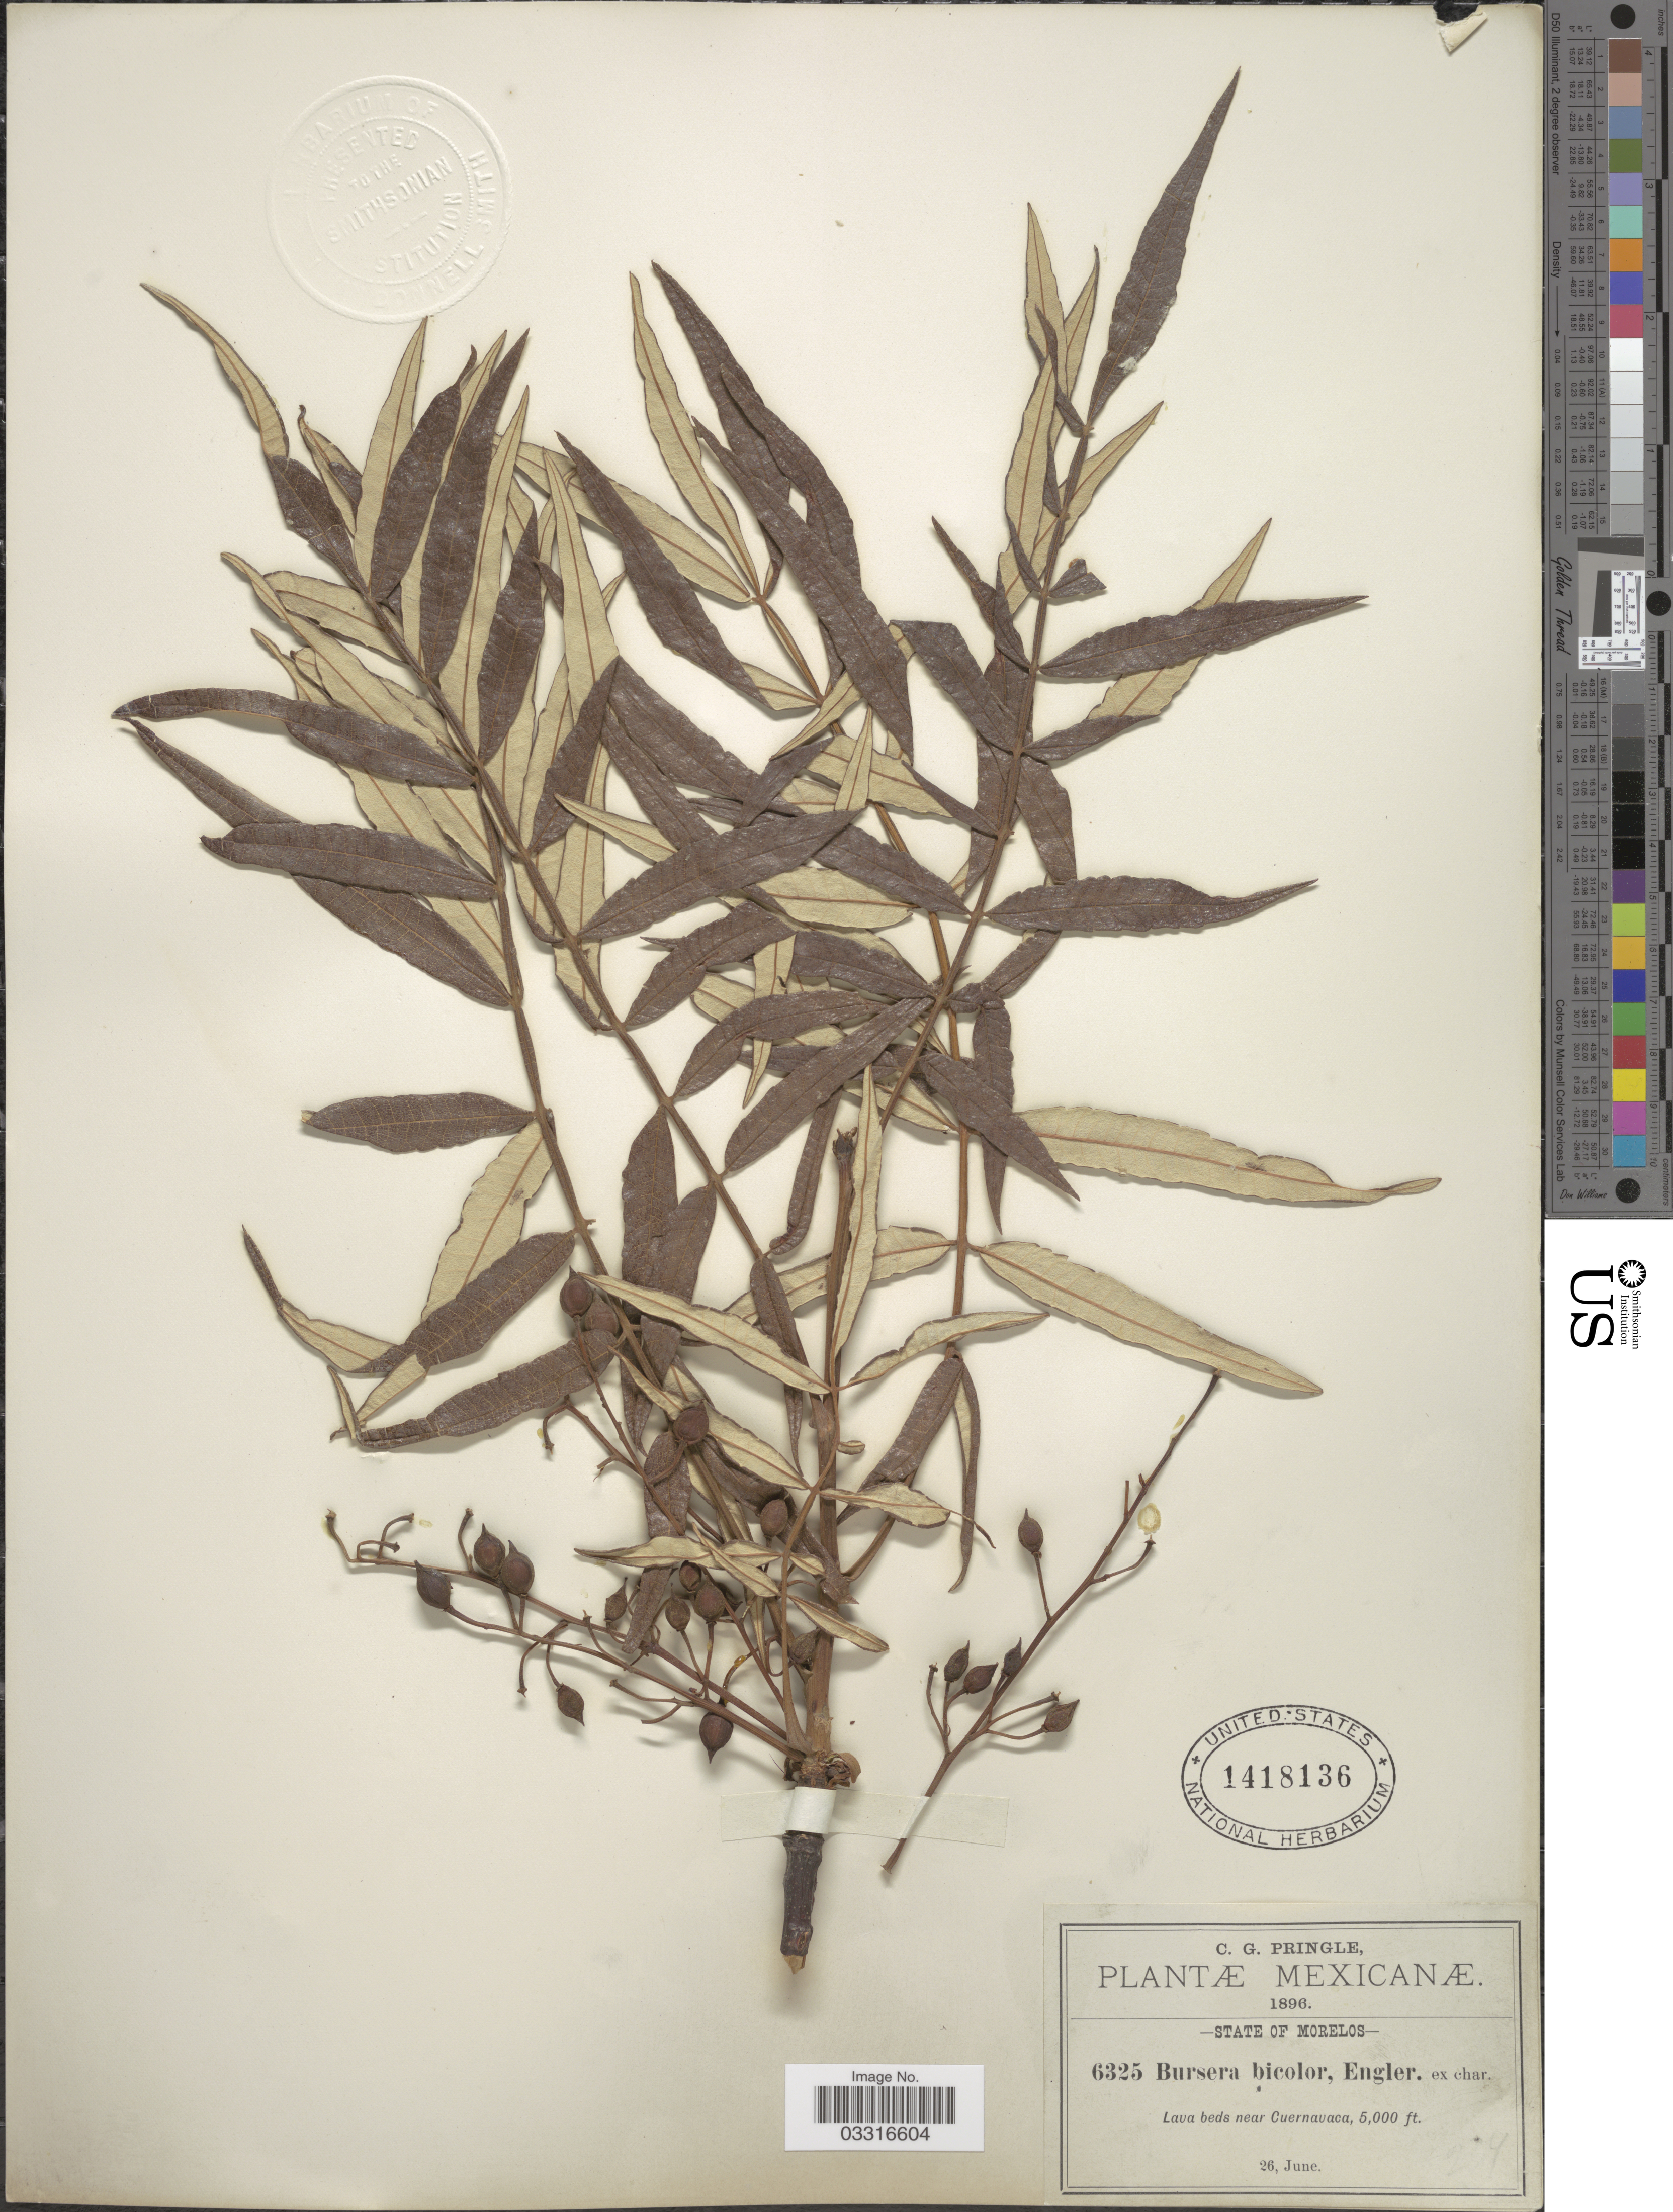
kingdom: Plantae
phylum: Tracheophyta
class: Magnoliopsida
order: Sapindales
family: Burseraceae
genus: Bursera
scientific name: Bursera bicolor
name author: (Willd. ex Schltdl.) Engl.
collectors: C. G. Pringle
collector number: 6325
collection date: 1896-06-26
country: Mexico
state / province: Morelos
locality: Lava beds near Cuernavaca.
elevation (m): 1524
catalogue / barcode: US 1418136